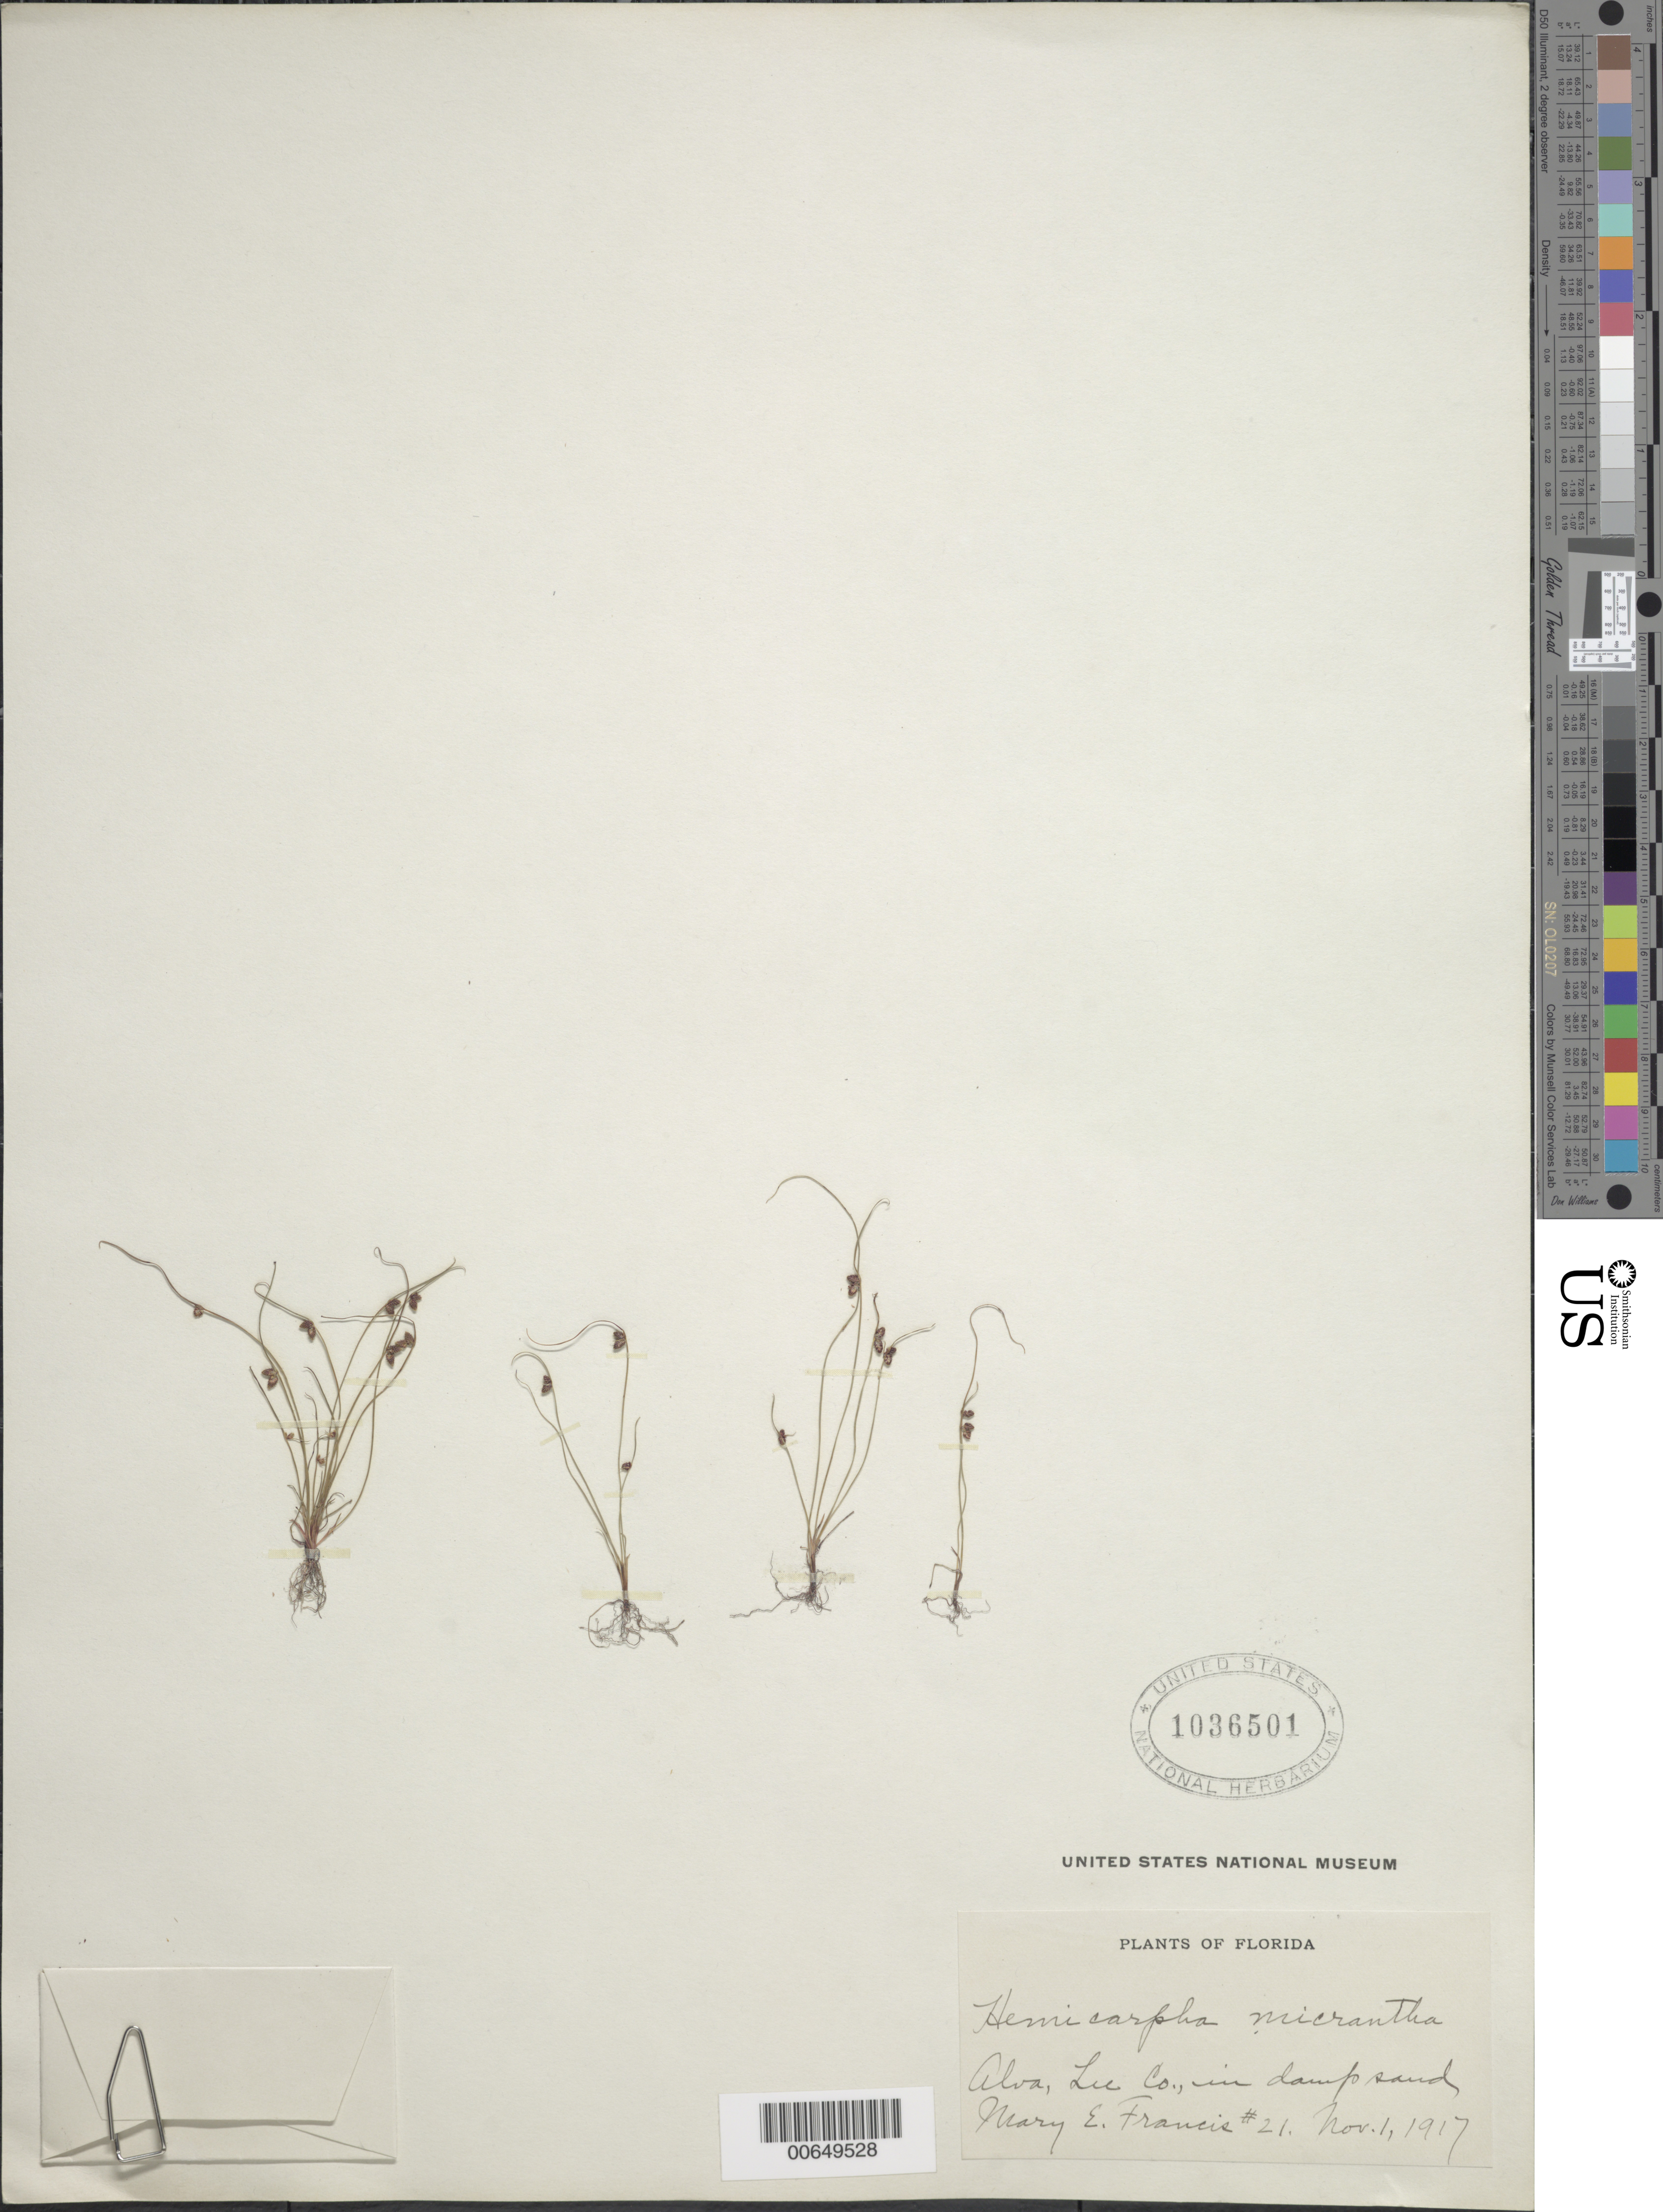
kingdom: Plantae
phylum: Tracheophyta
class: Liliopsida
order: Poales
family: Cyperaceae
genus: Cyperus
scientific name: Cyperus subsquarrosus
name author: (Muhl.) Bauters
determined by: Strong, M. T., (US), Smithsonian Institution - National Museum of Natural History (UNITED STATES)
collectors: M. E. Francis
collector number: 21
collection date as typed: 11 Jan 1917 or 01 Nov 1917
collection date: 1917-01-11 or 1917-11-01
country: United States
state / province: Florida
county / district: Lee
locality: Alva.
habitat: In damp sand.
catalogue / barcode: US 1036501